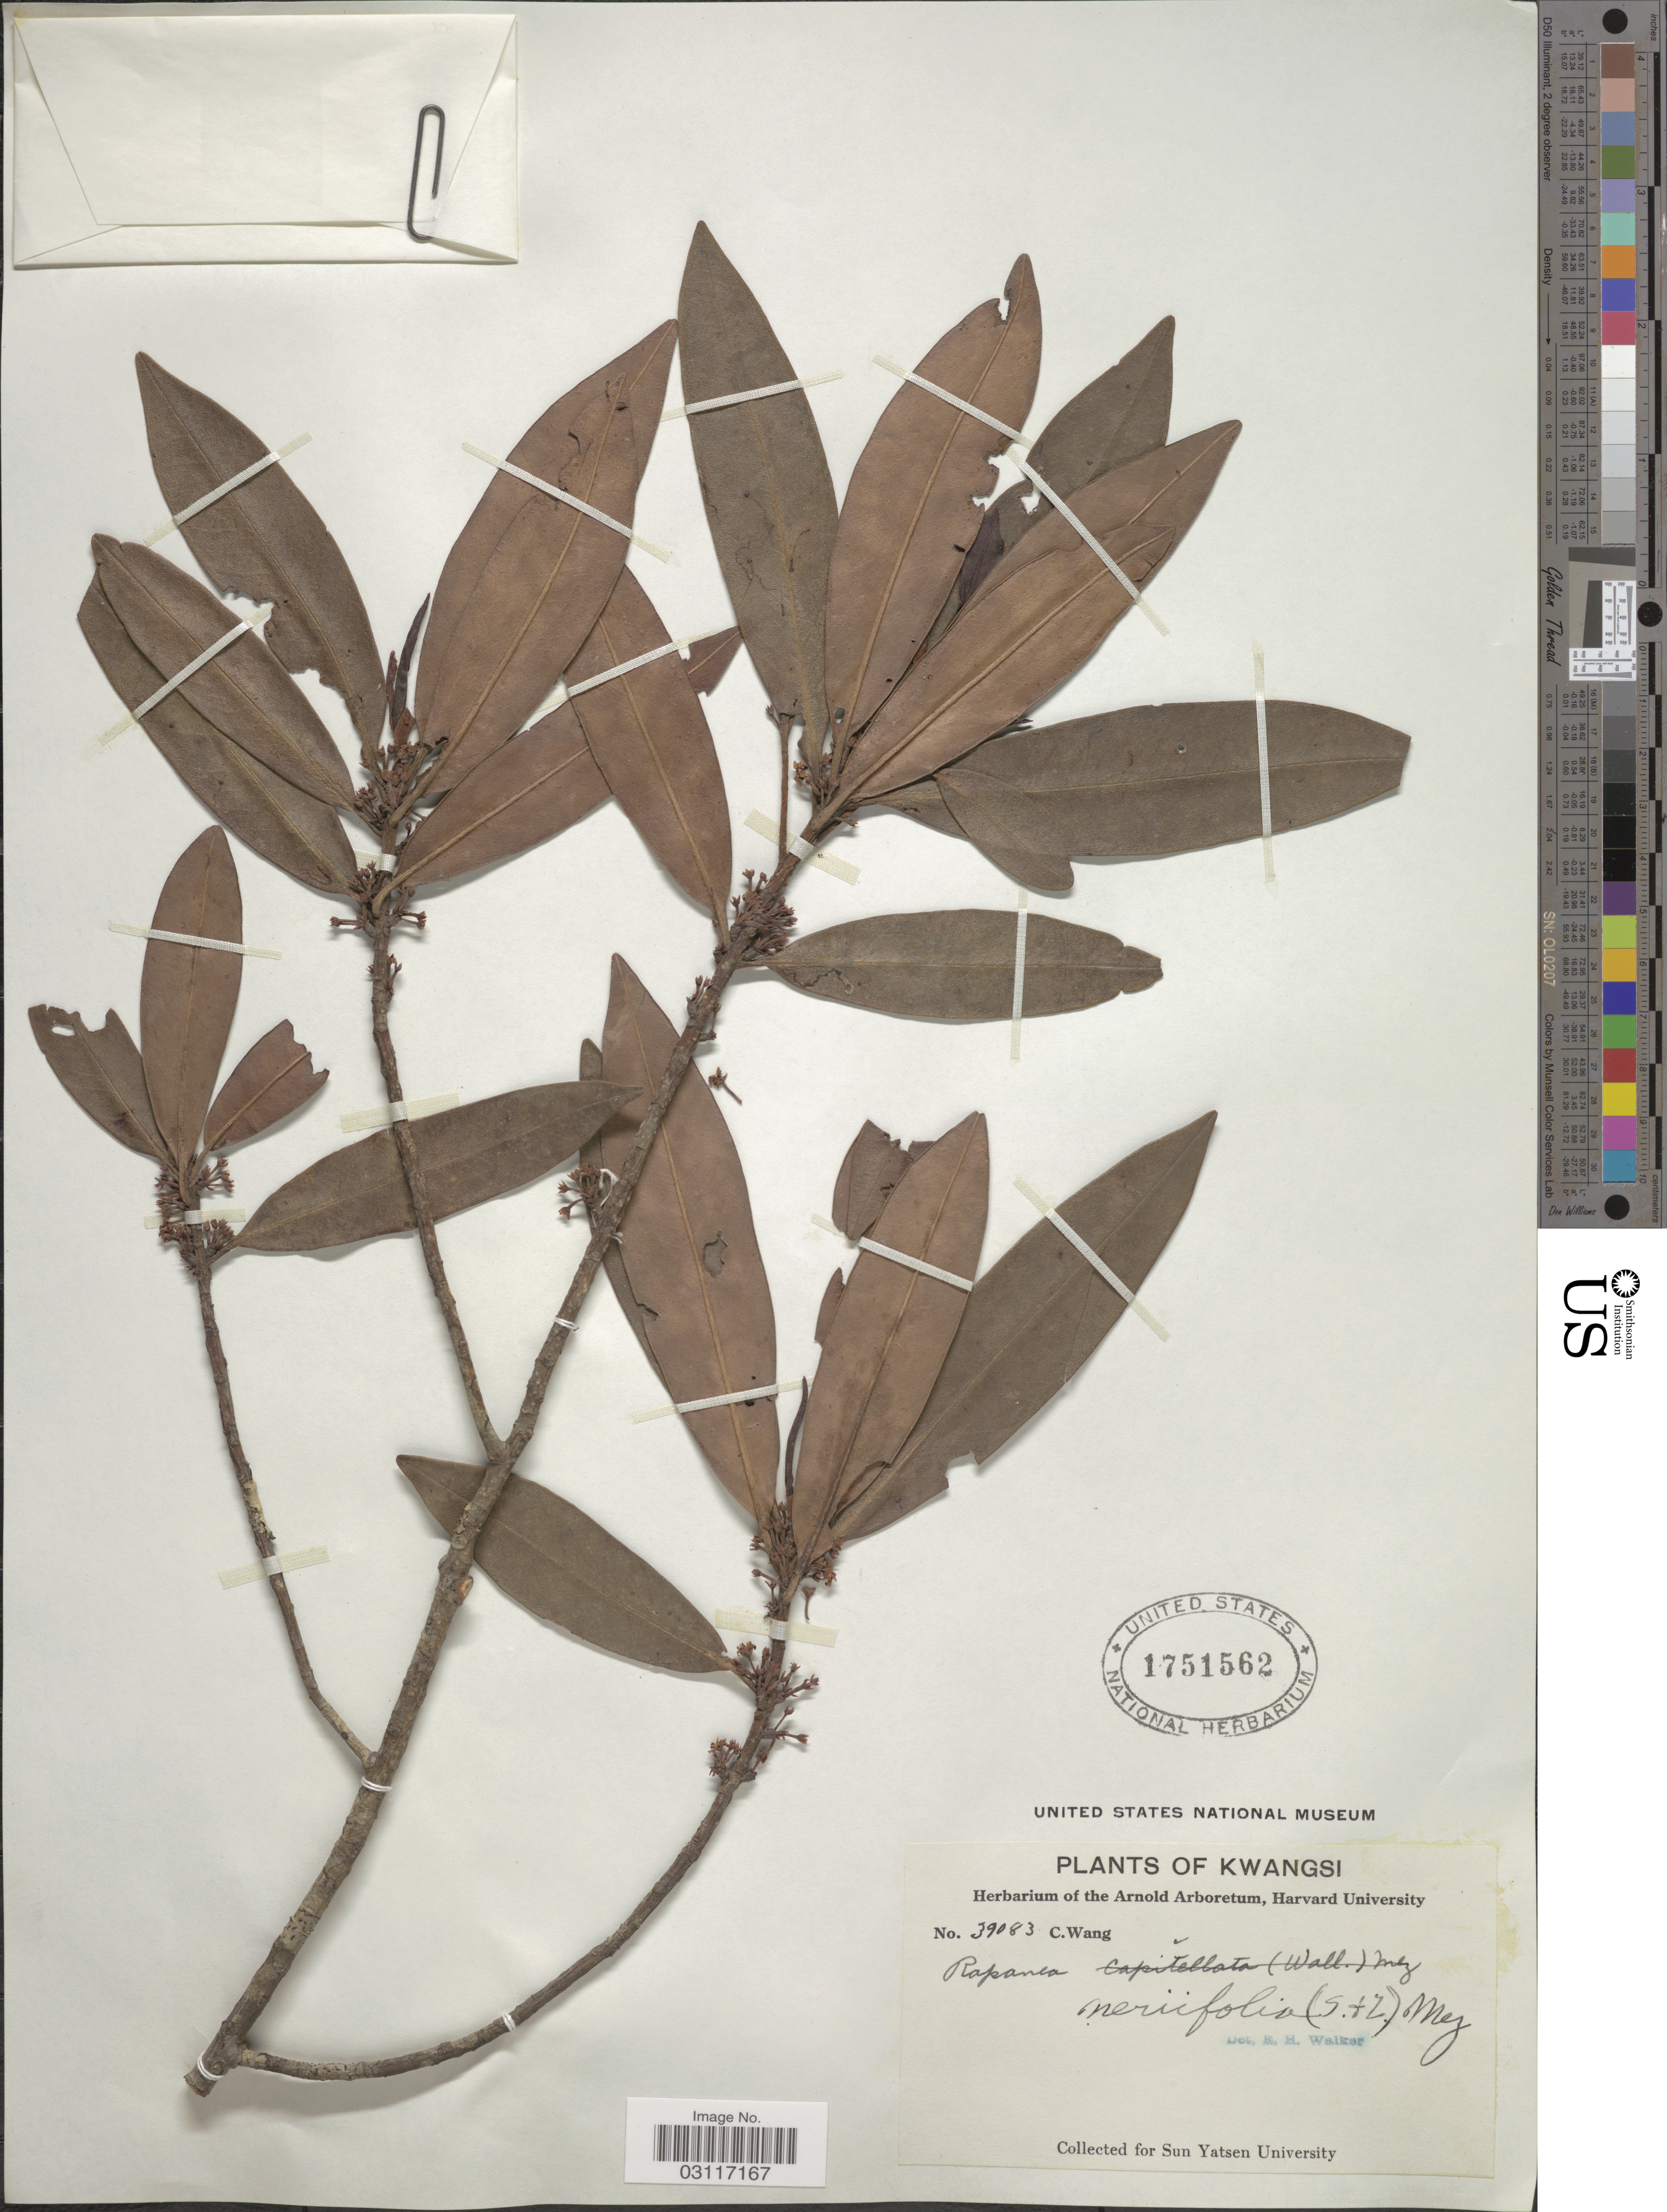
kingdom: Plantae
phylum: Tracheophyta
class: Magnoliopsida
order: Ericales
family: Primulaceae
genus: Myrsine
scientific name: Myrsine seguinii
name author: H. Lév.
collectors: C. Wang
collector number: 39083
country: China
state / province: Guangxi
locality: Kwangsi.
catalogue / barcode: US 1751562